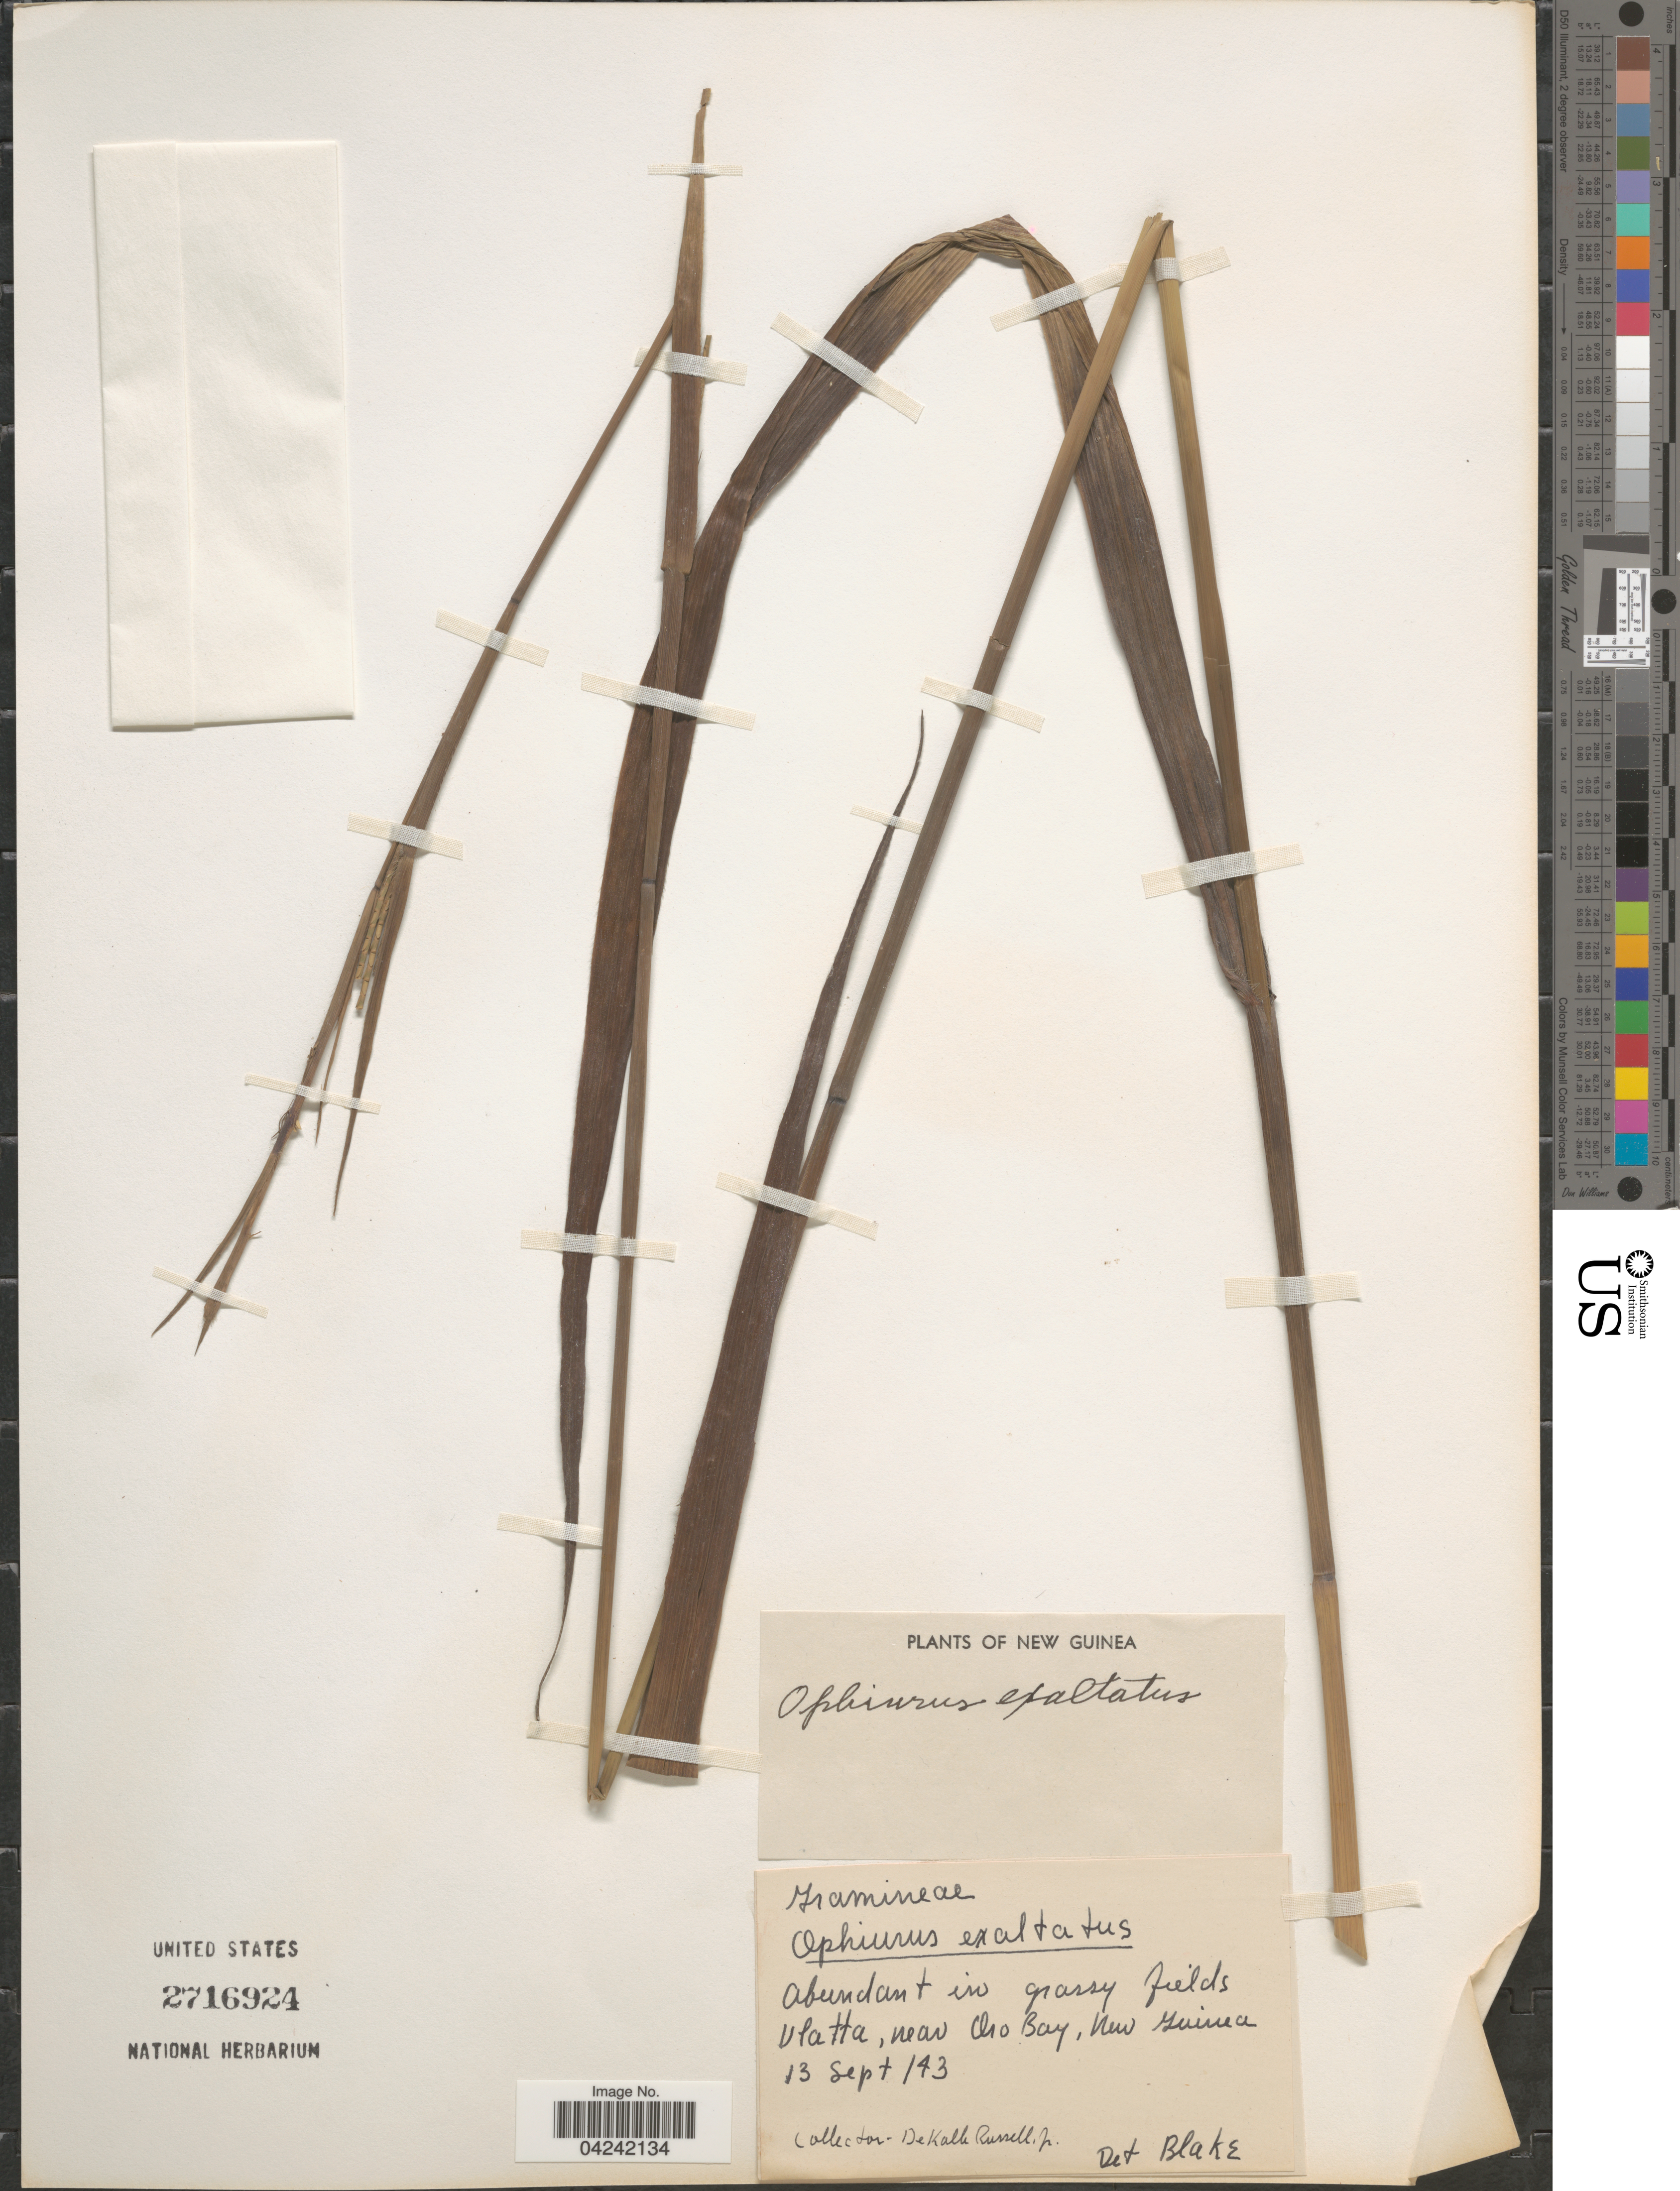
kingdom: Plantae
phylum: Tracheophyta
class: Liliopsida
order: Poales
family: Poaceae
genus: Ophiuros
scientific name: Ophiuros sp.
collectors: D. K. Russell Jr.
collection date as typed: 13 Sept 143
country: Papua New Guinea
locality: New Guinea. Ulatta, near Oro Bay.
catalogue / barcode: US 2716924